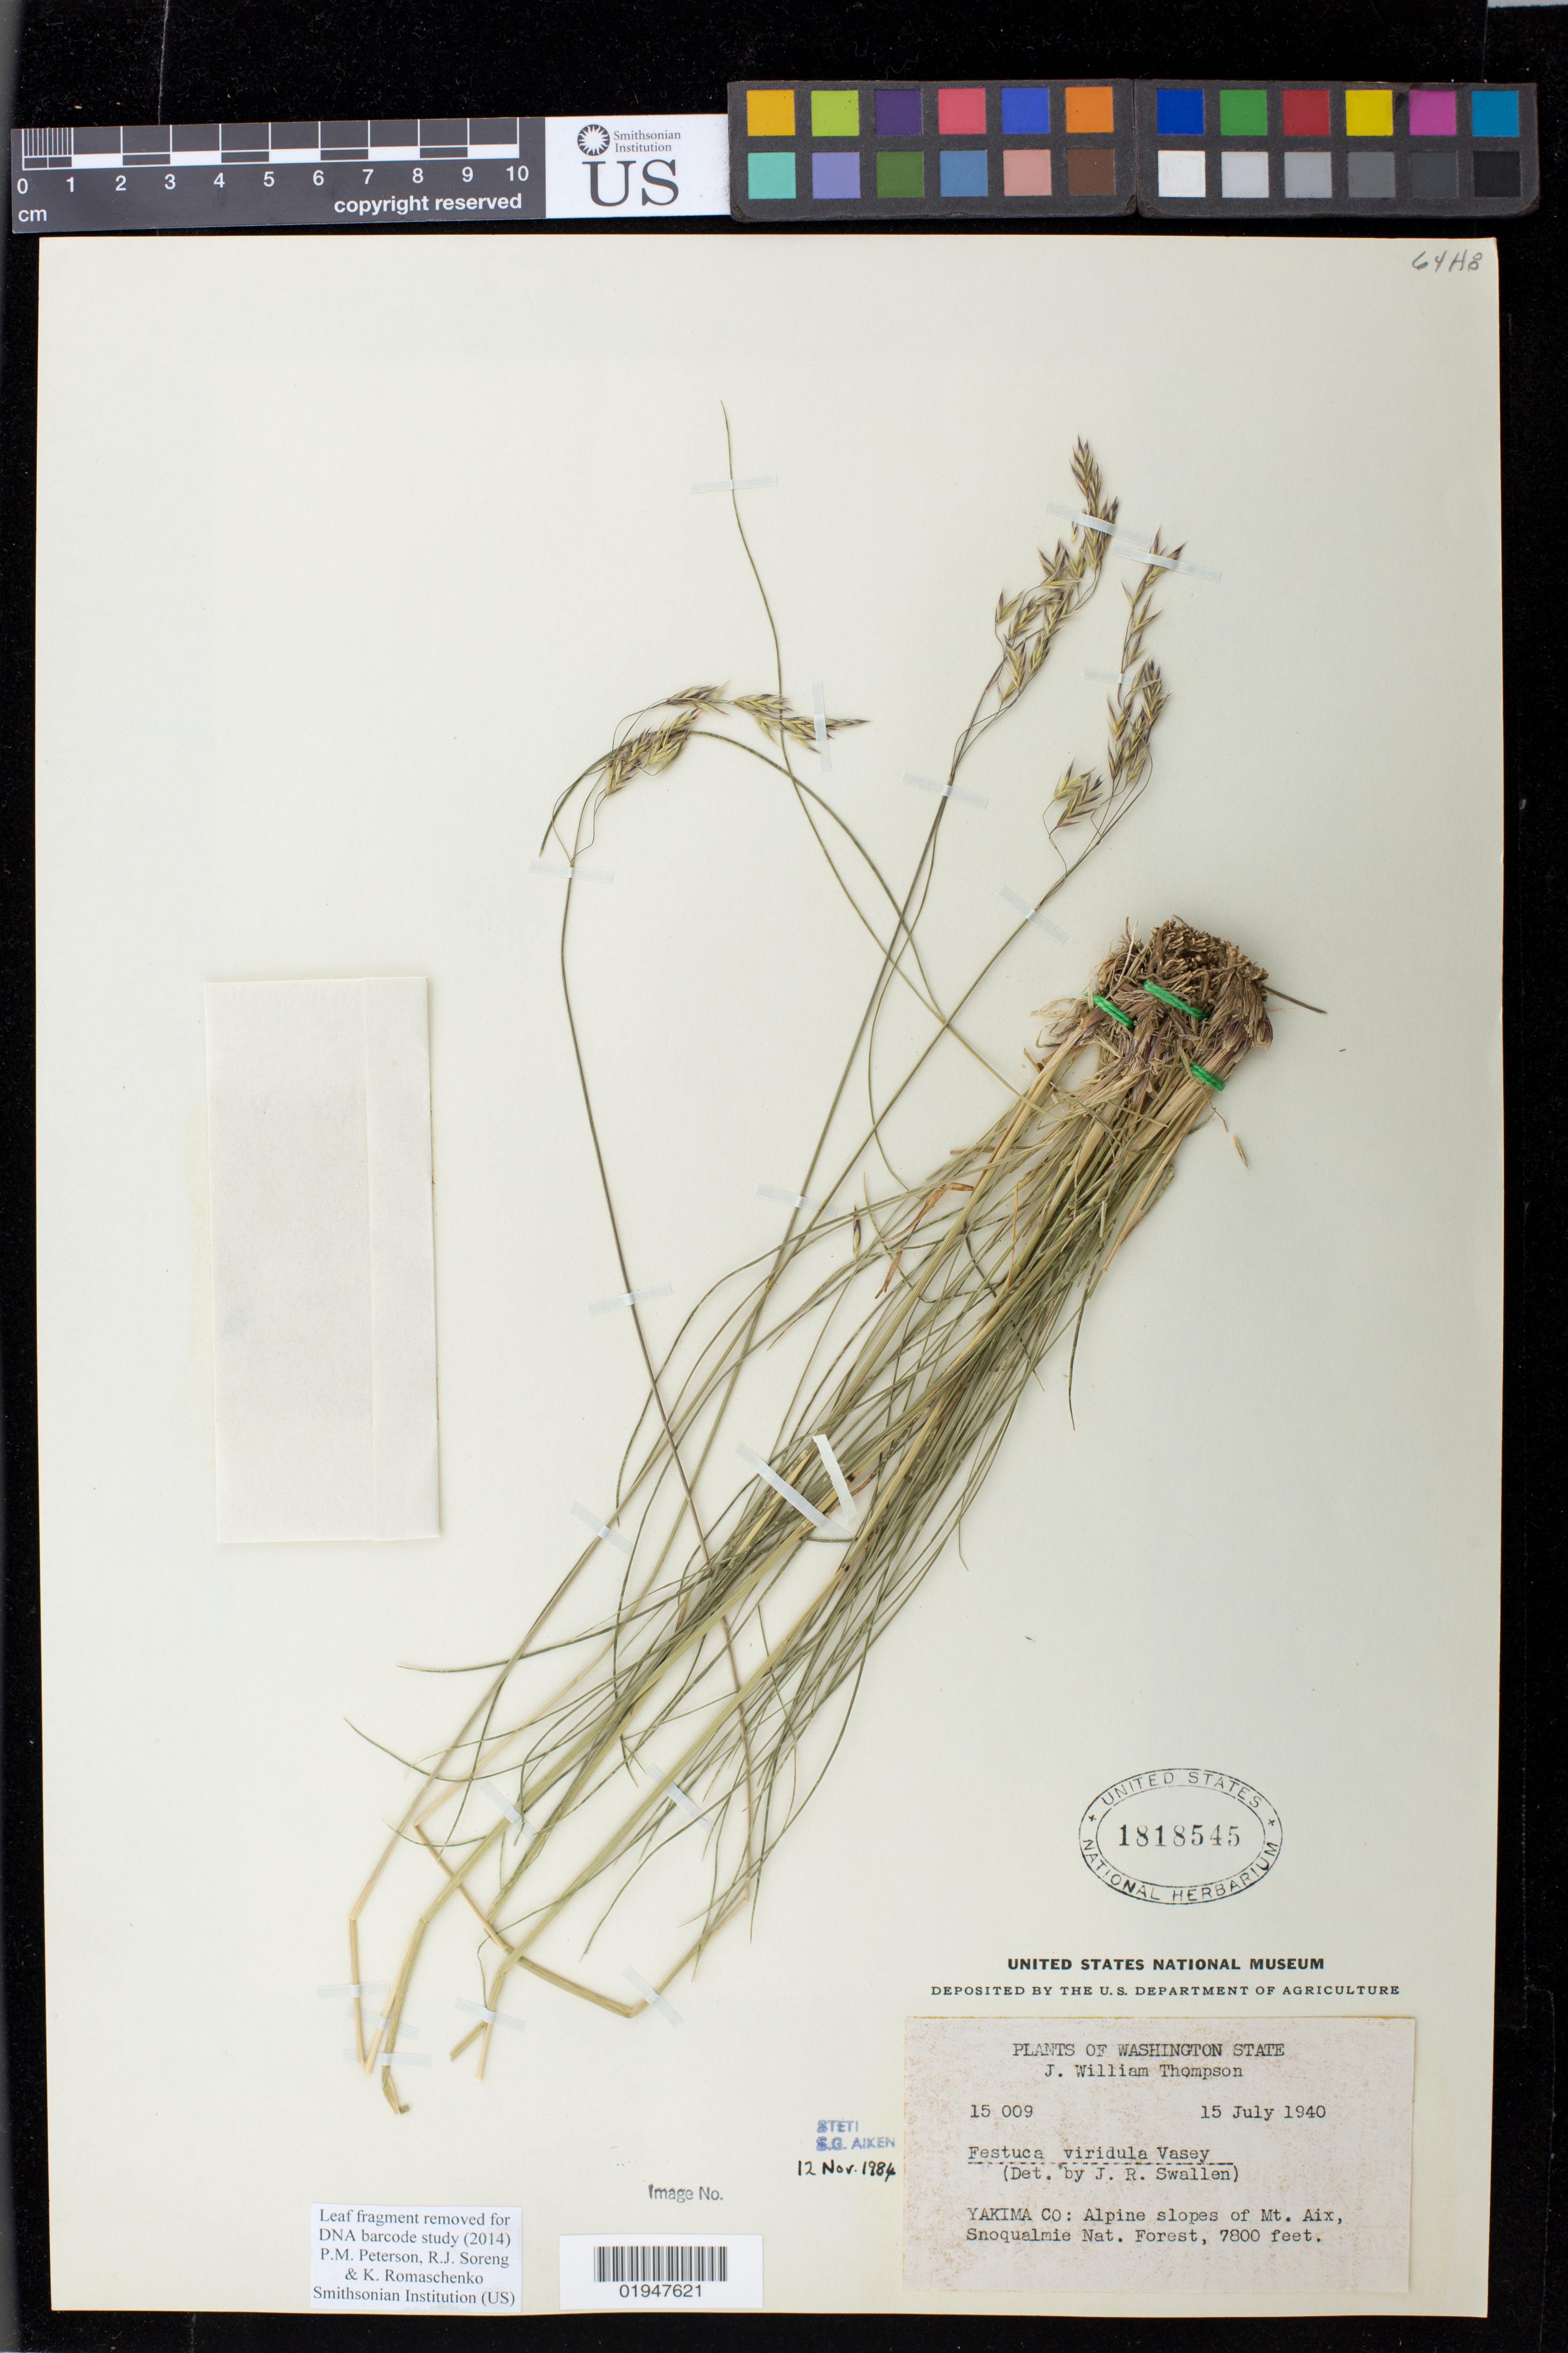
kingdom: Plantae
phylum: Tracheophyta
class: Liliopsida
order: Poales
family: Poaceae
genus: Festuca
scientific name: Festuca viridula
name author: Vasey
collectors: J. W. Thompson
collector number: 15 009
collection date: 1940-07-15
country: United States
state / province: Washington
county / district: Yakima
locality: Mt. Aix, Snoqualmie Nat. Forest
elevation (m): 2377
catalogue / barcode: US 1818545